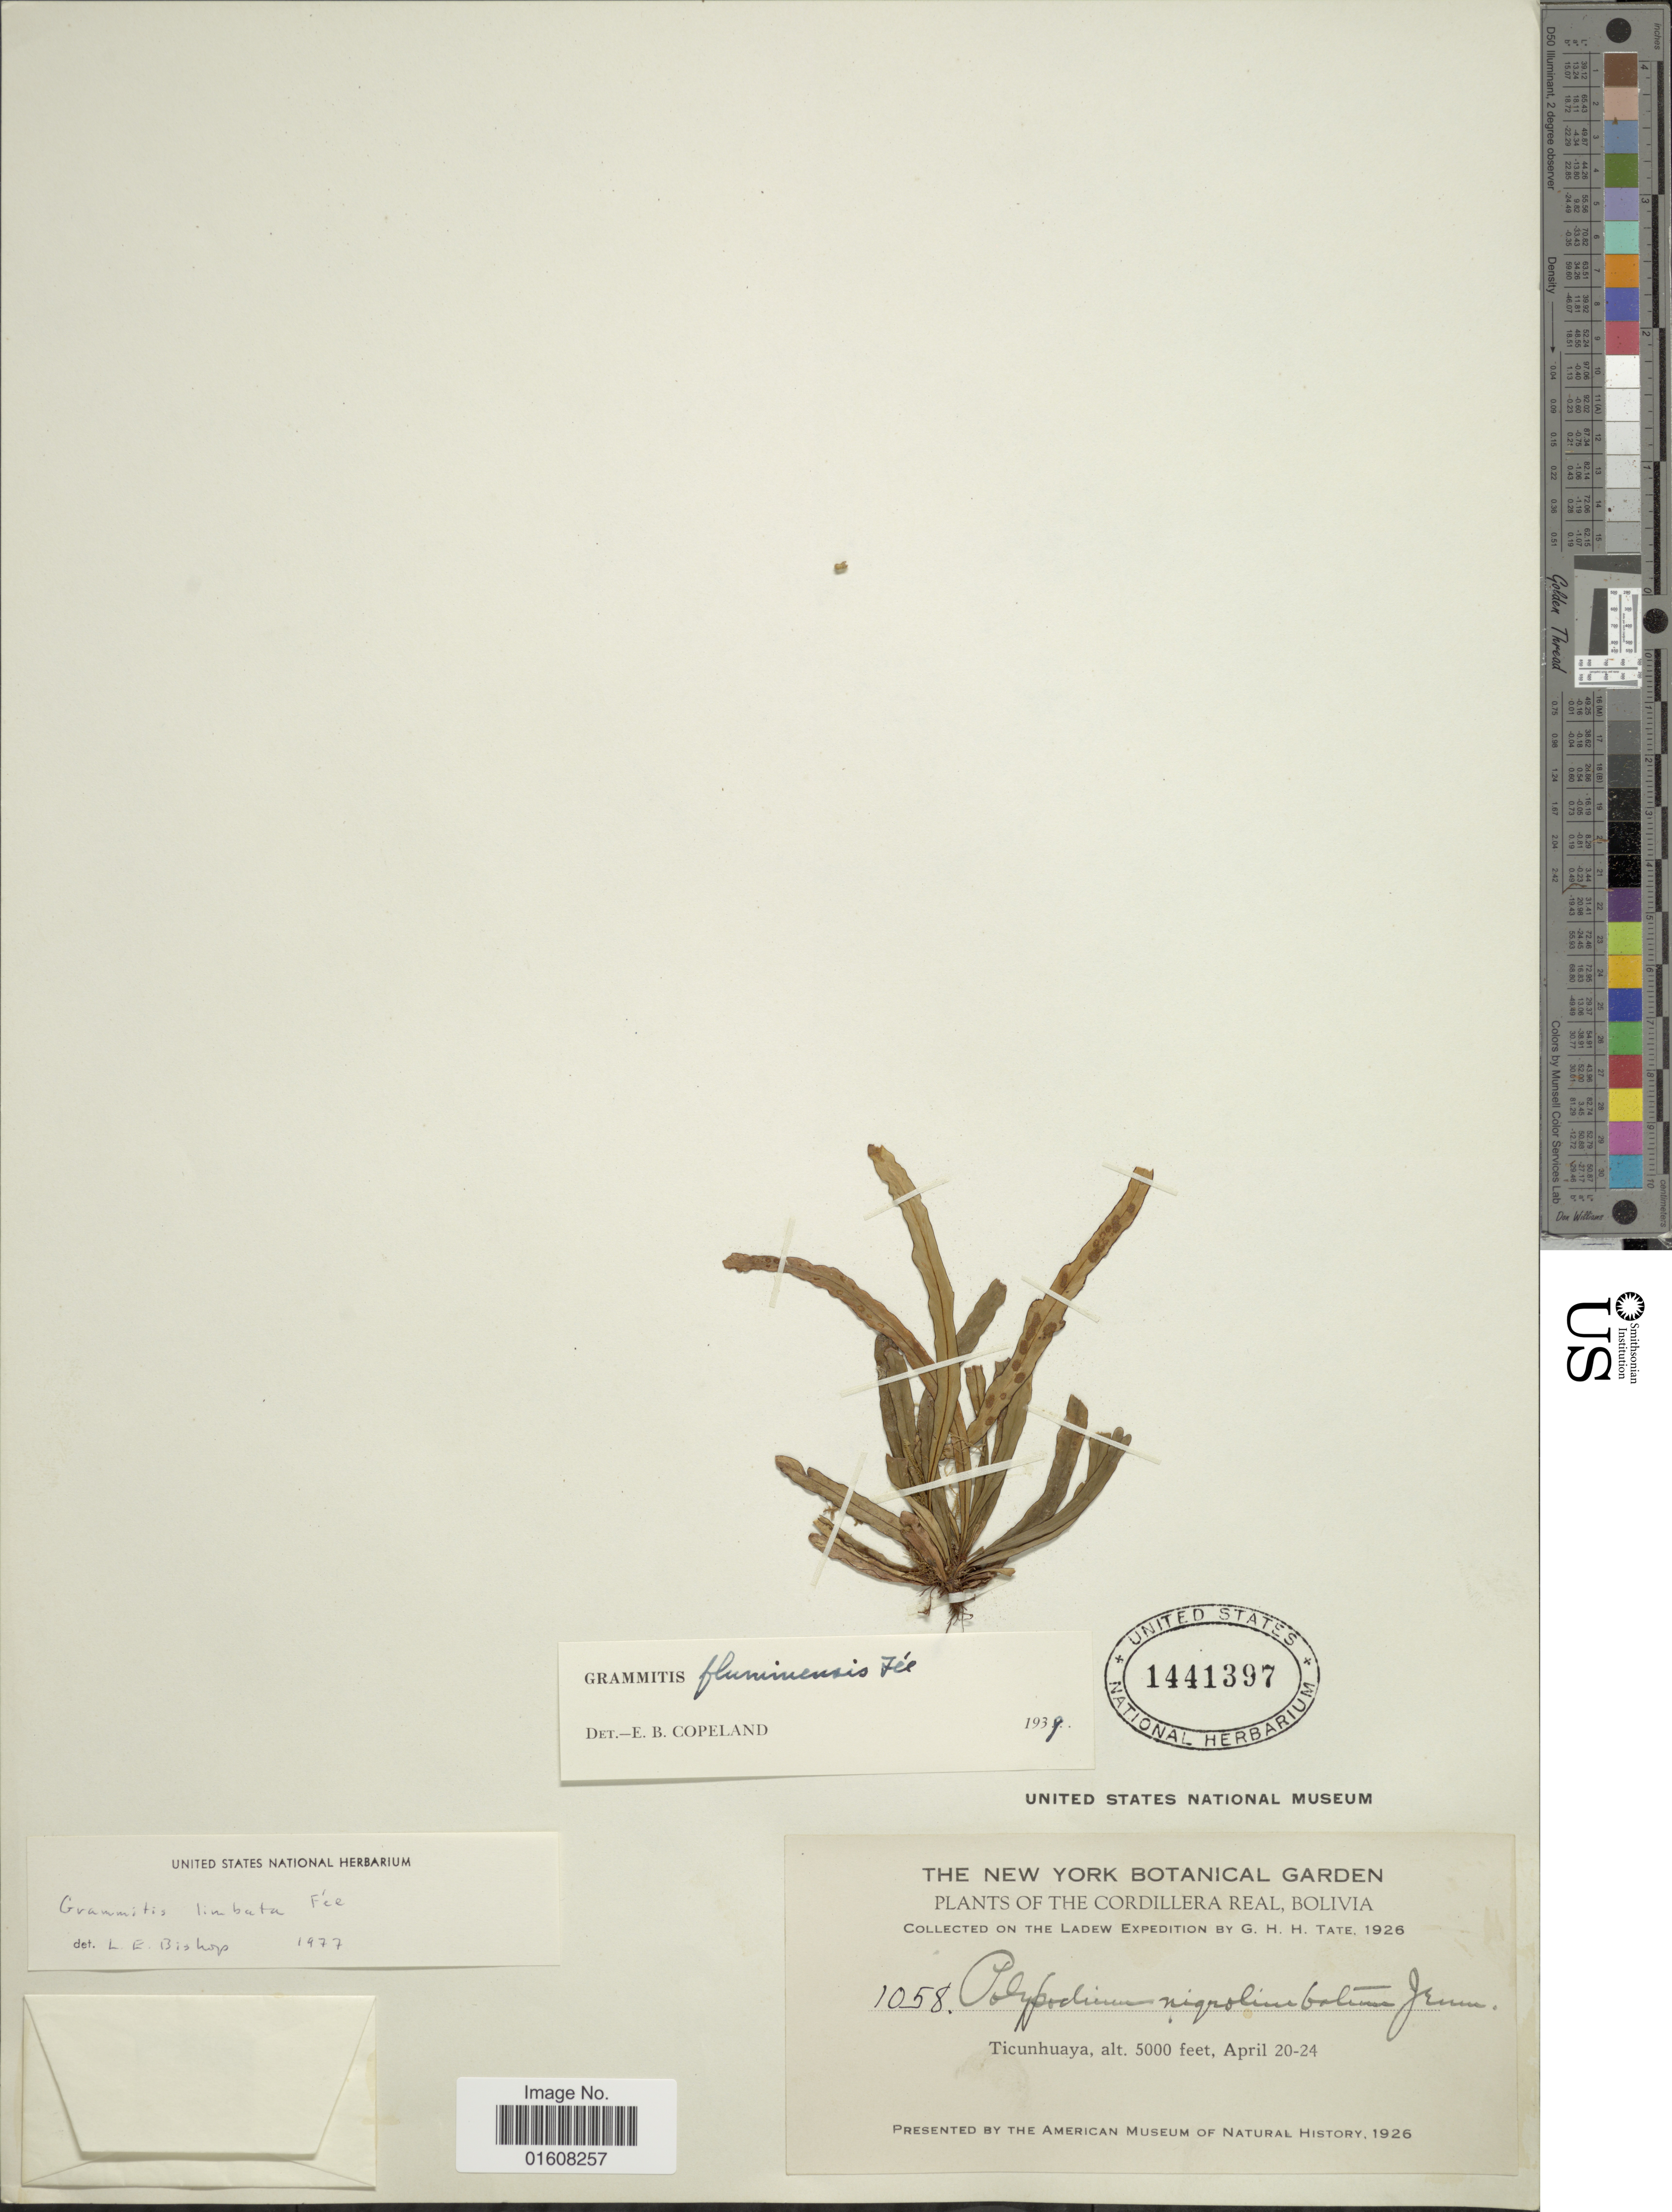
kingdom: Plantae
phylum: Tracheophyta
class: Polypodiopsida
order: Polypodiales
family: Polypodiaceae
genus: Grammitis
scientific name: Grammitis limbata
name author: Fée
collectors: G. H. H.Tate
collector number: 1058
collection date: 1926-04-20/1926-04-24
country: Bolivia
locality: Cordillera Real, Ticunhuaya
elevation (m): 1524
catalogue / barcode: US 1441397